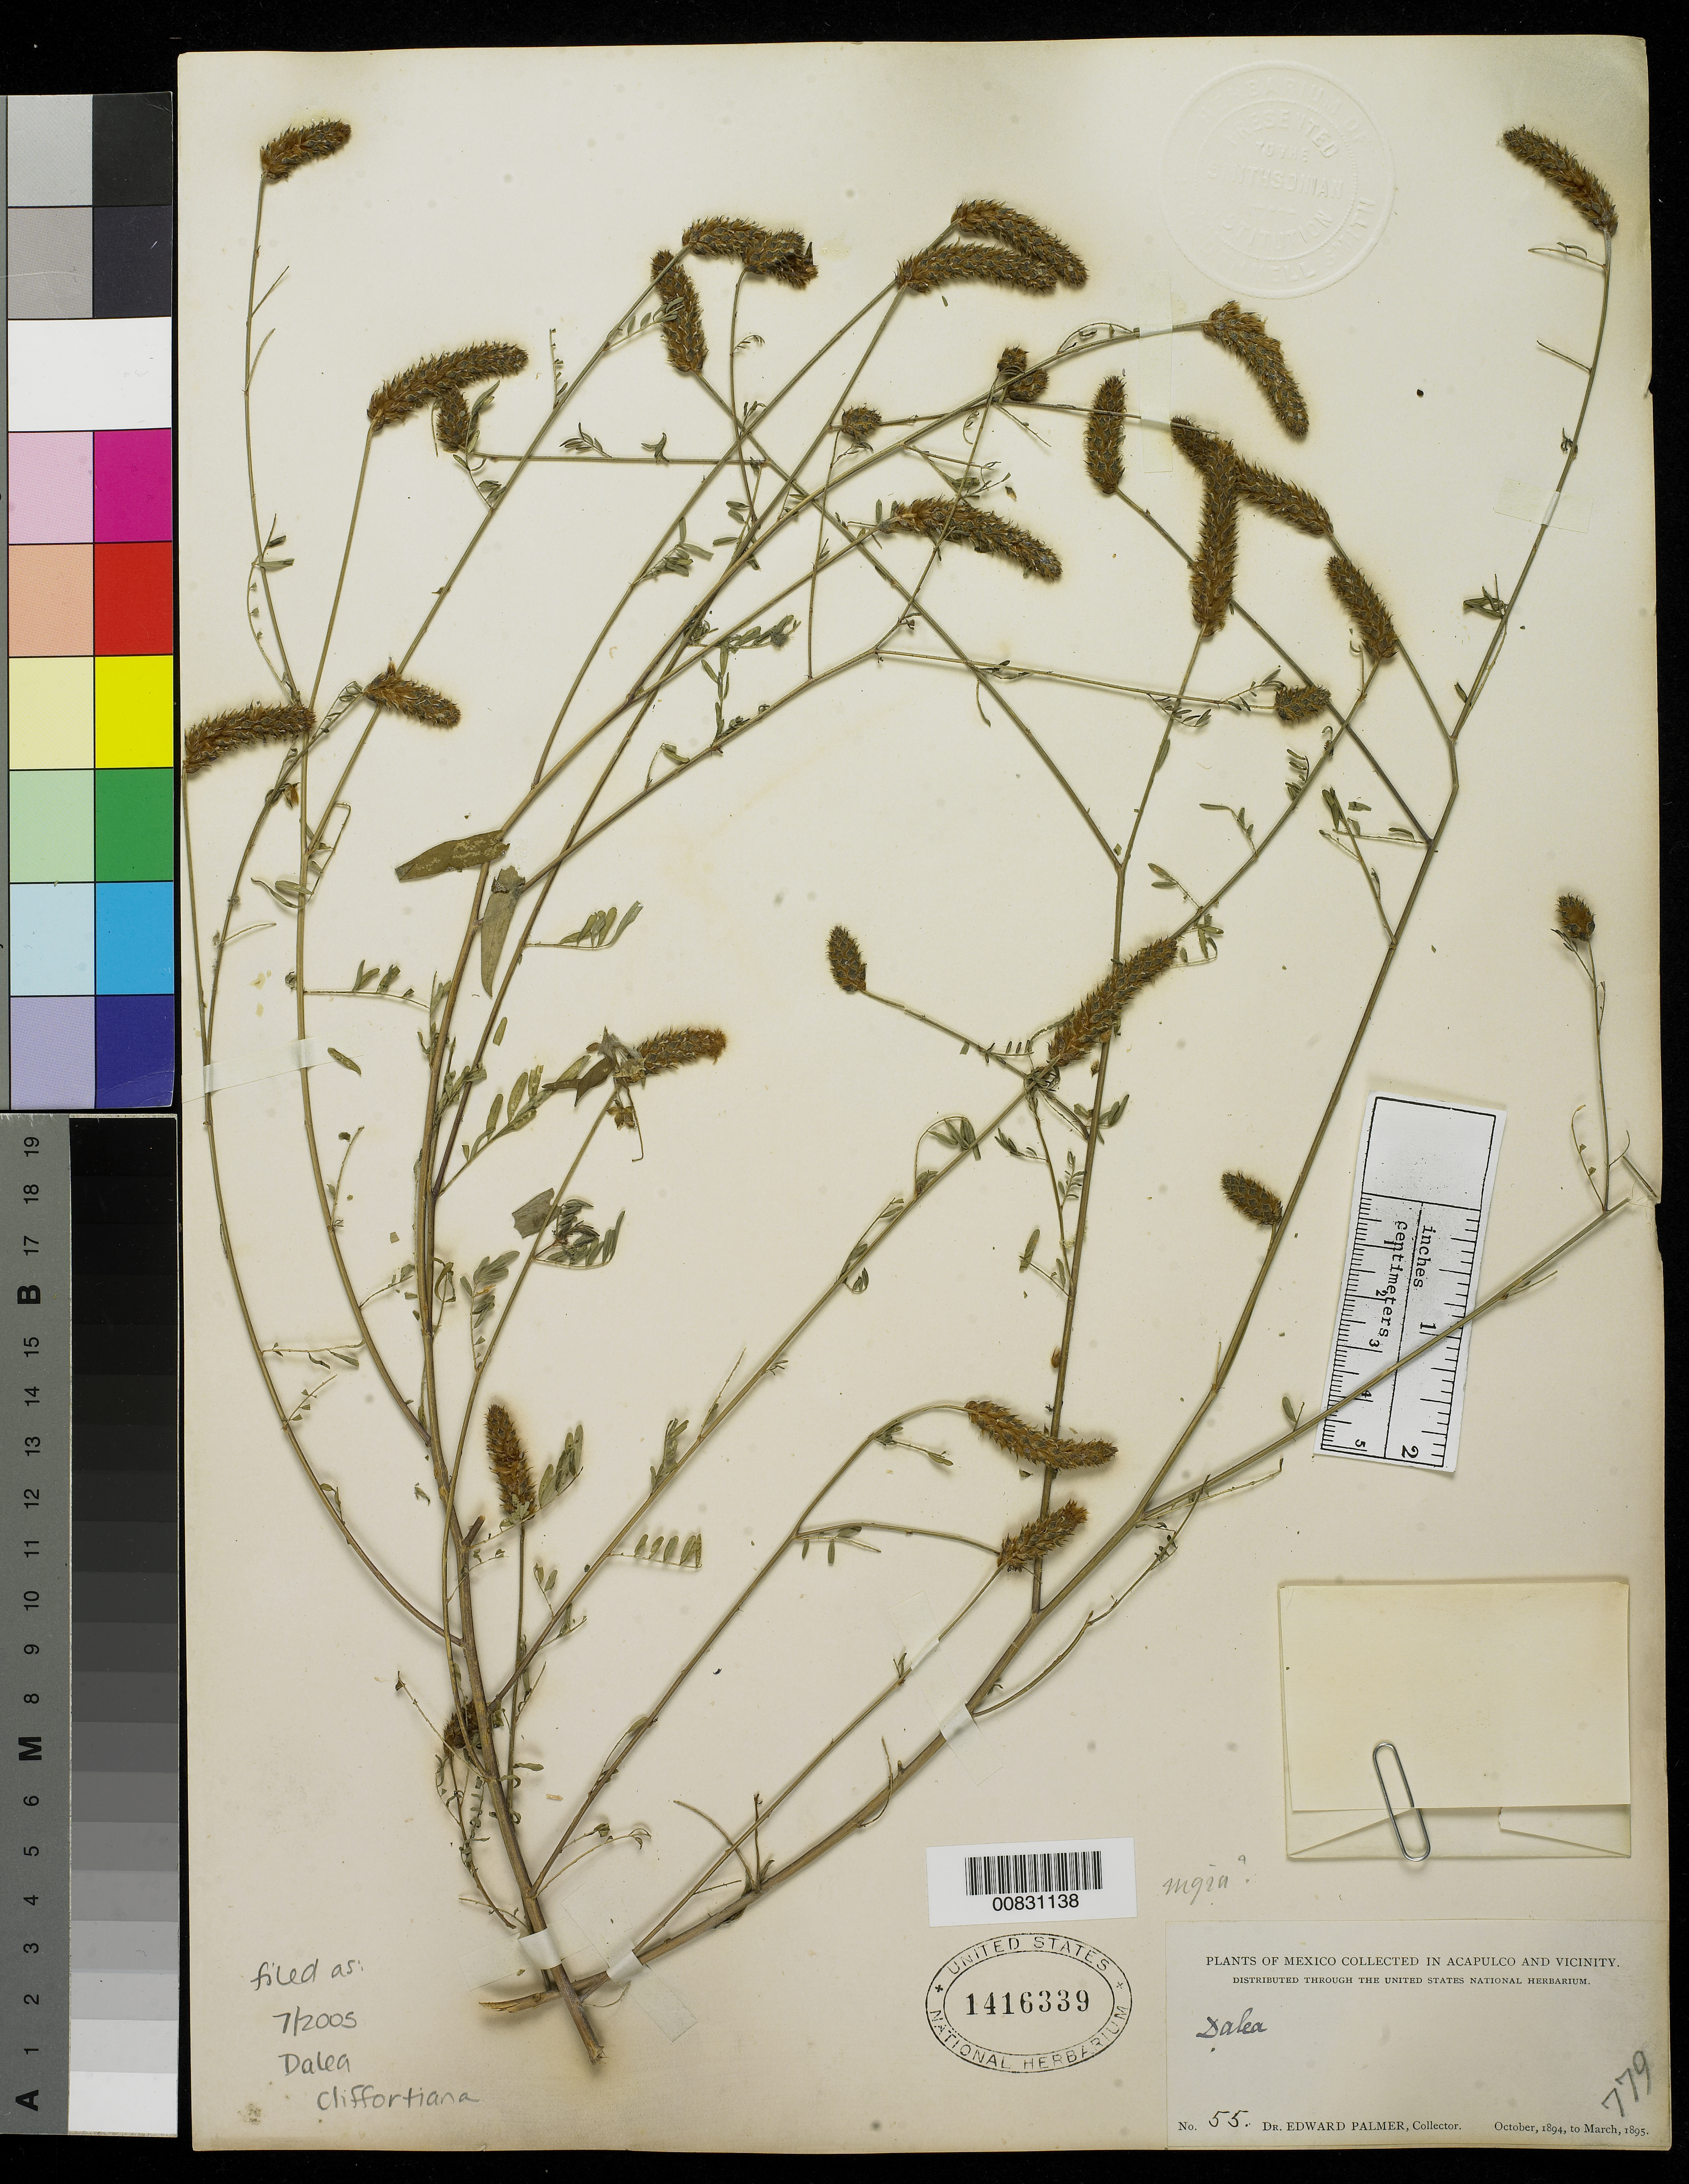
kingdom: Plantae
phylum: Tracheophyta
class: Magnoliopsida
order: Fabales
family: Fabaceae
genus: Dalea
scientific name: Dalea cliffortiana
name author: Willd.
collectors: E. Palmer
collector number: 55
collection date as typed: Oct 1894 to -- Mar 1895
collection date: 1894-10/1895-03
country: Mexico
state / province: Guerrero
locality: Acapulco, Guerrero and vicinity.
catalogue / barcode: US 1416339